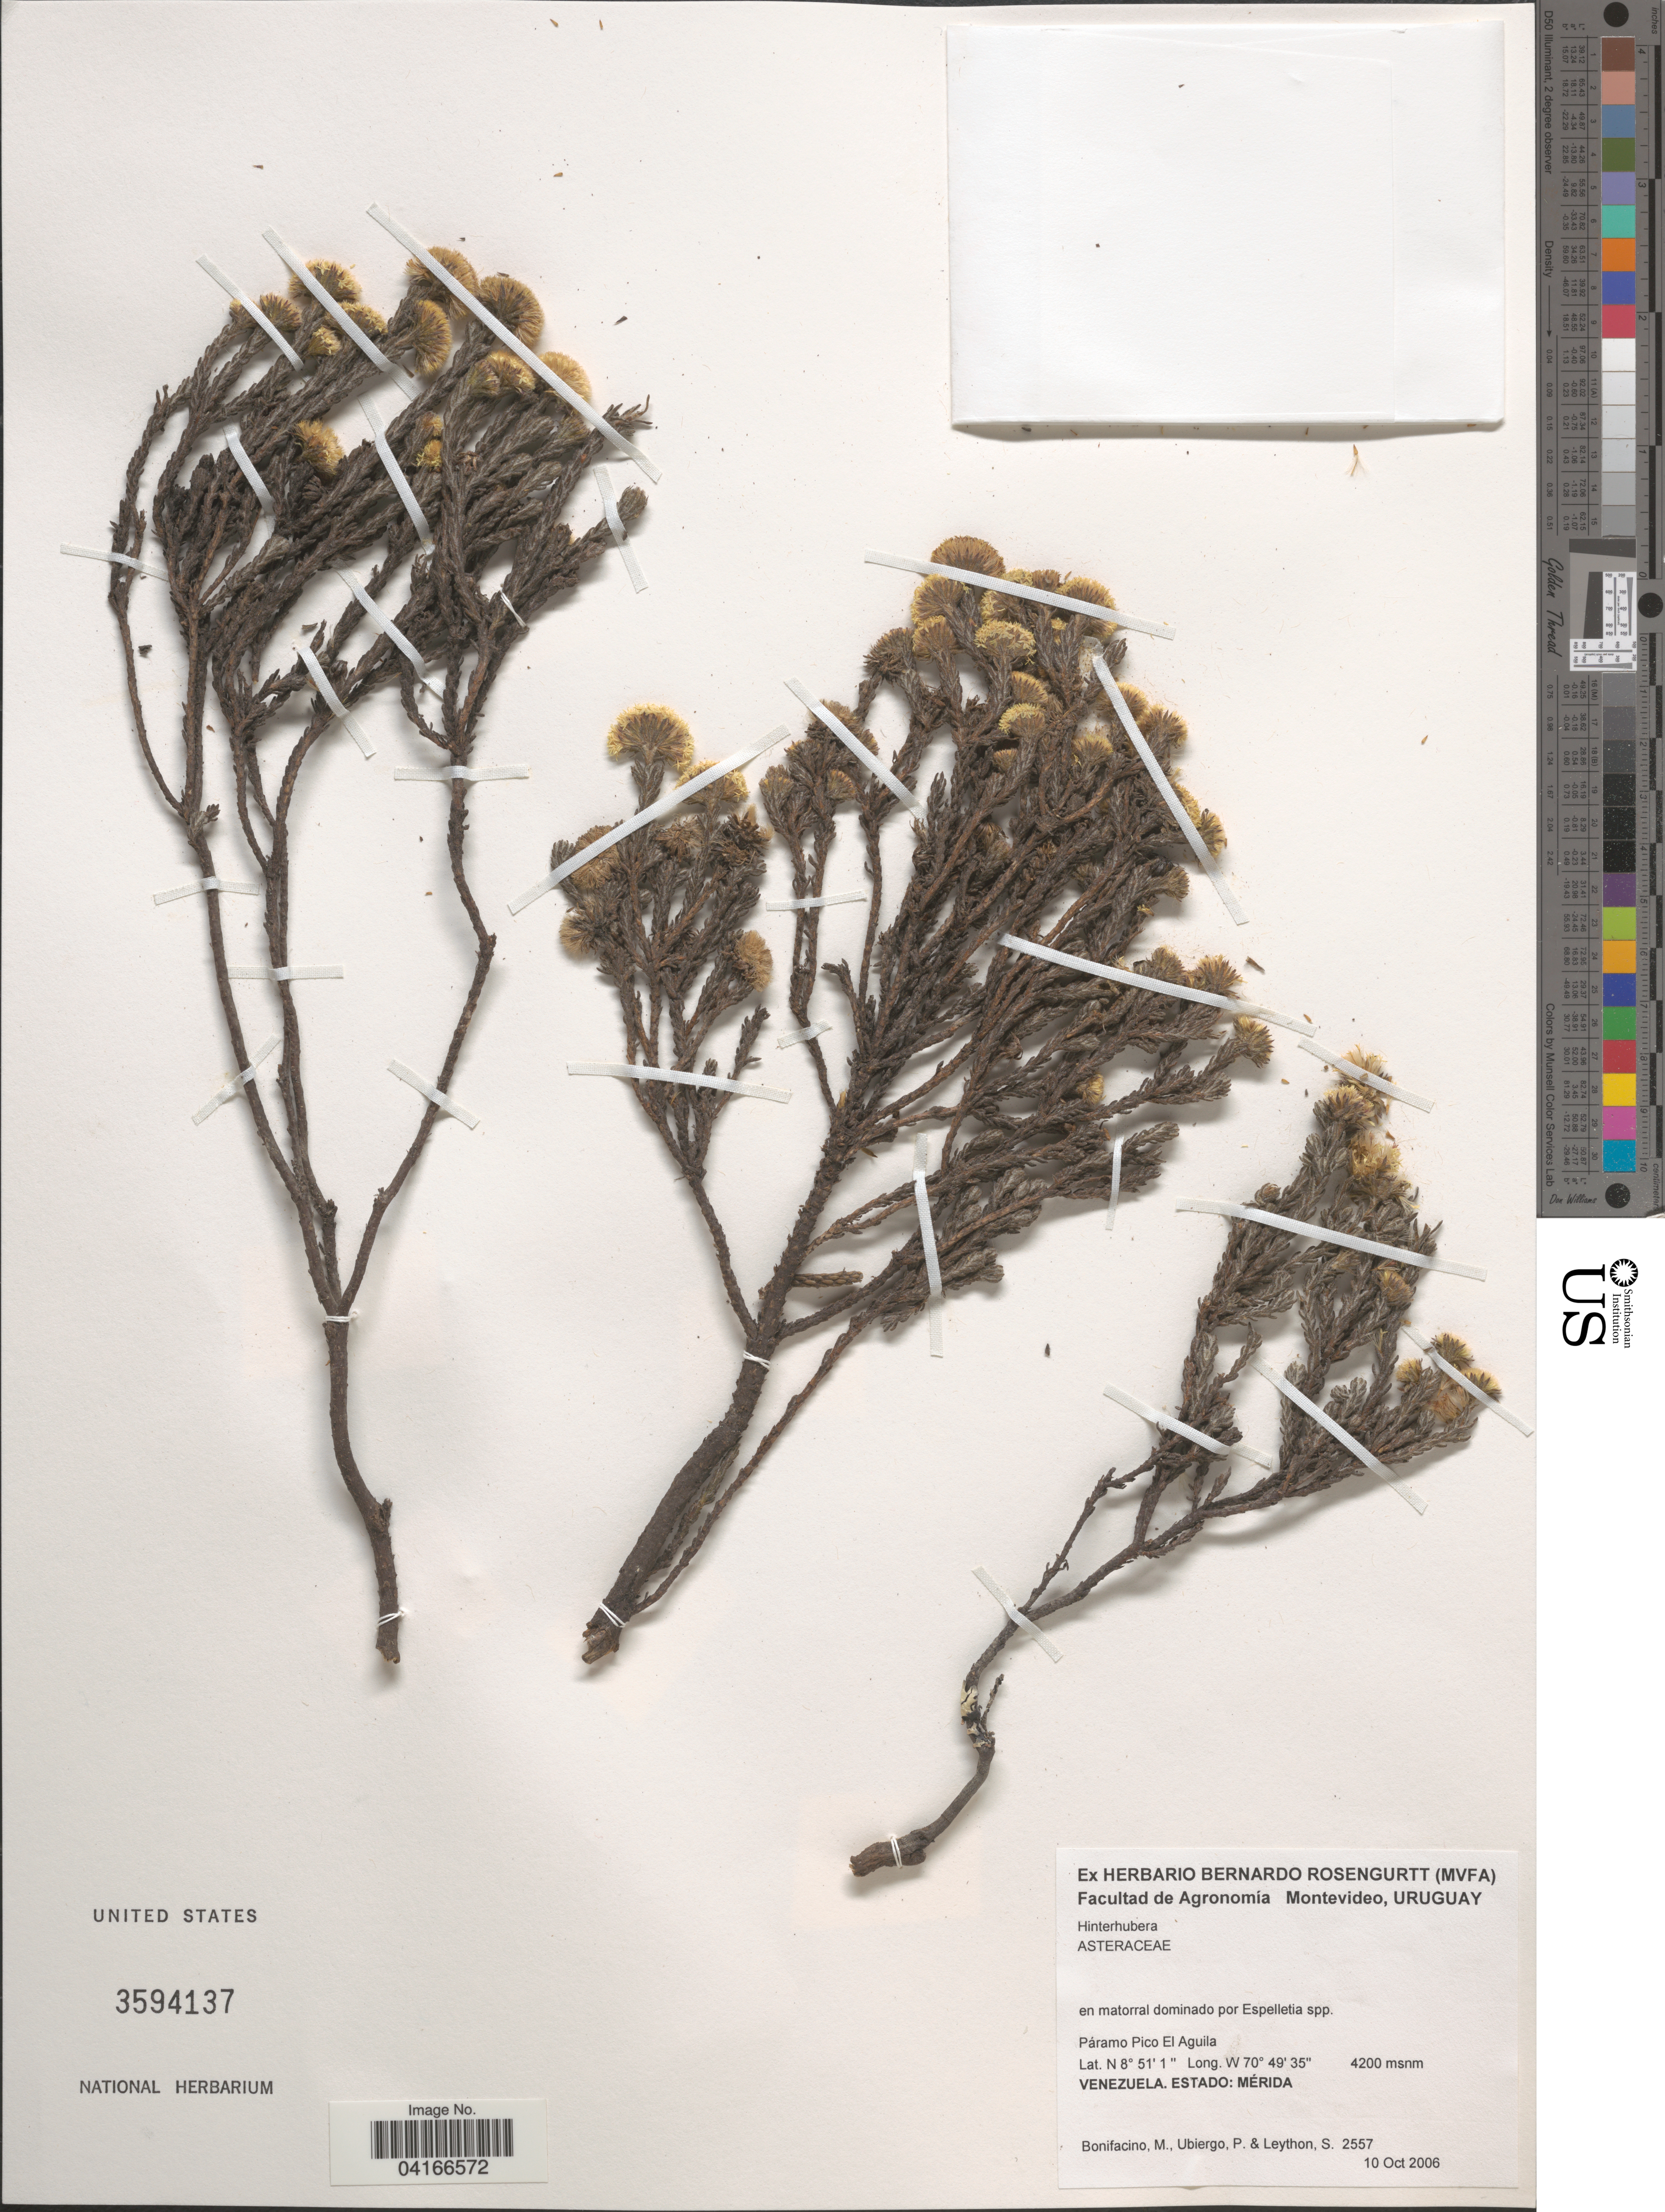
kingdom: Plantae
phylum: Tracheophyta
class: Magnoliopsida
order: Asterales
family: Asteraceae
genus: Hinterhubera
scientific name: Hinterhubera sp.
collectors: M. Bonifacino, P. Ubiergo & S. Leython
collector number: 2557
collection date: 2006-10-10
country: Venezuela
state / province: Merida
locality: Páramo Pico El Aguila.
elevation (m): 4200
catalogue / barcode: US 3594137